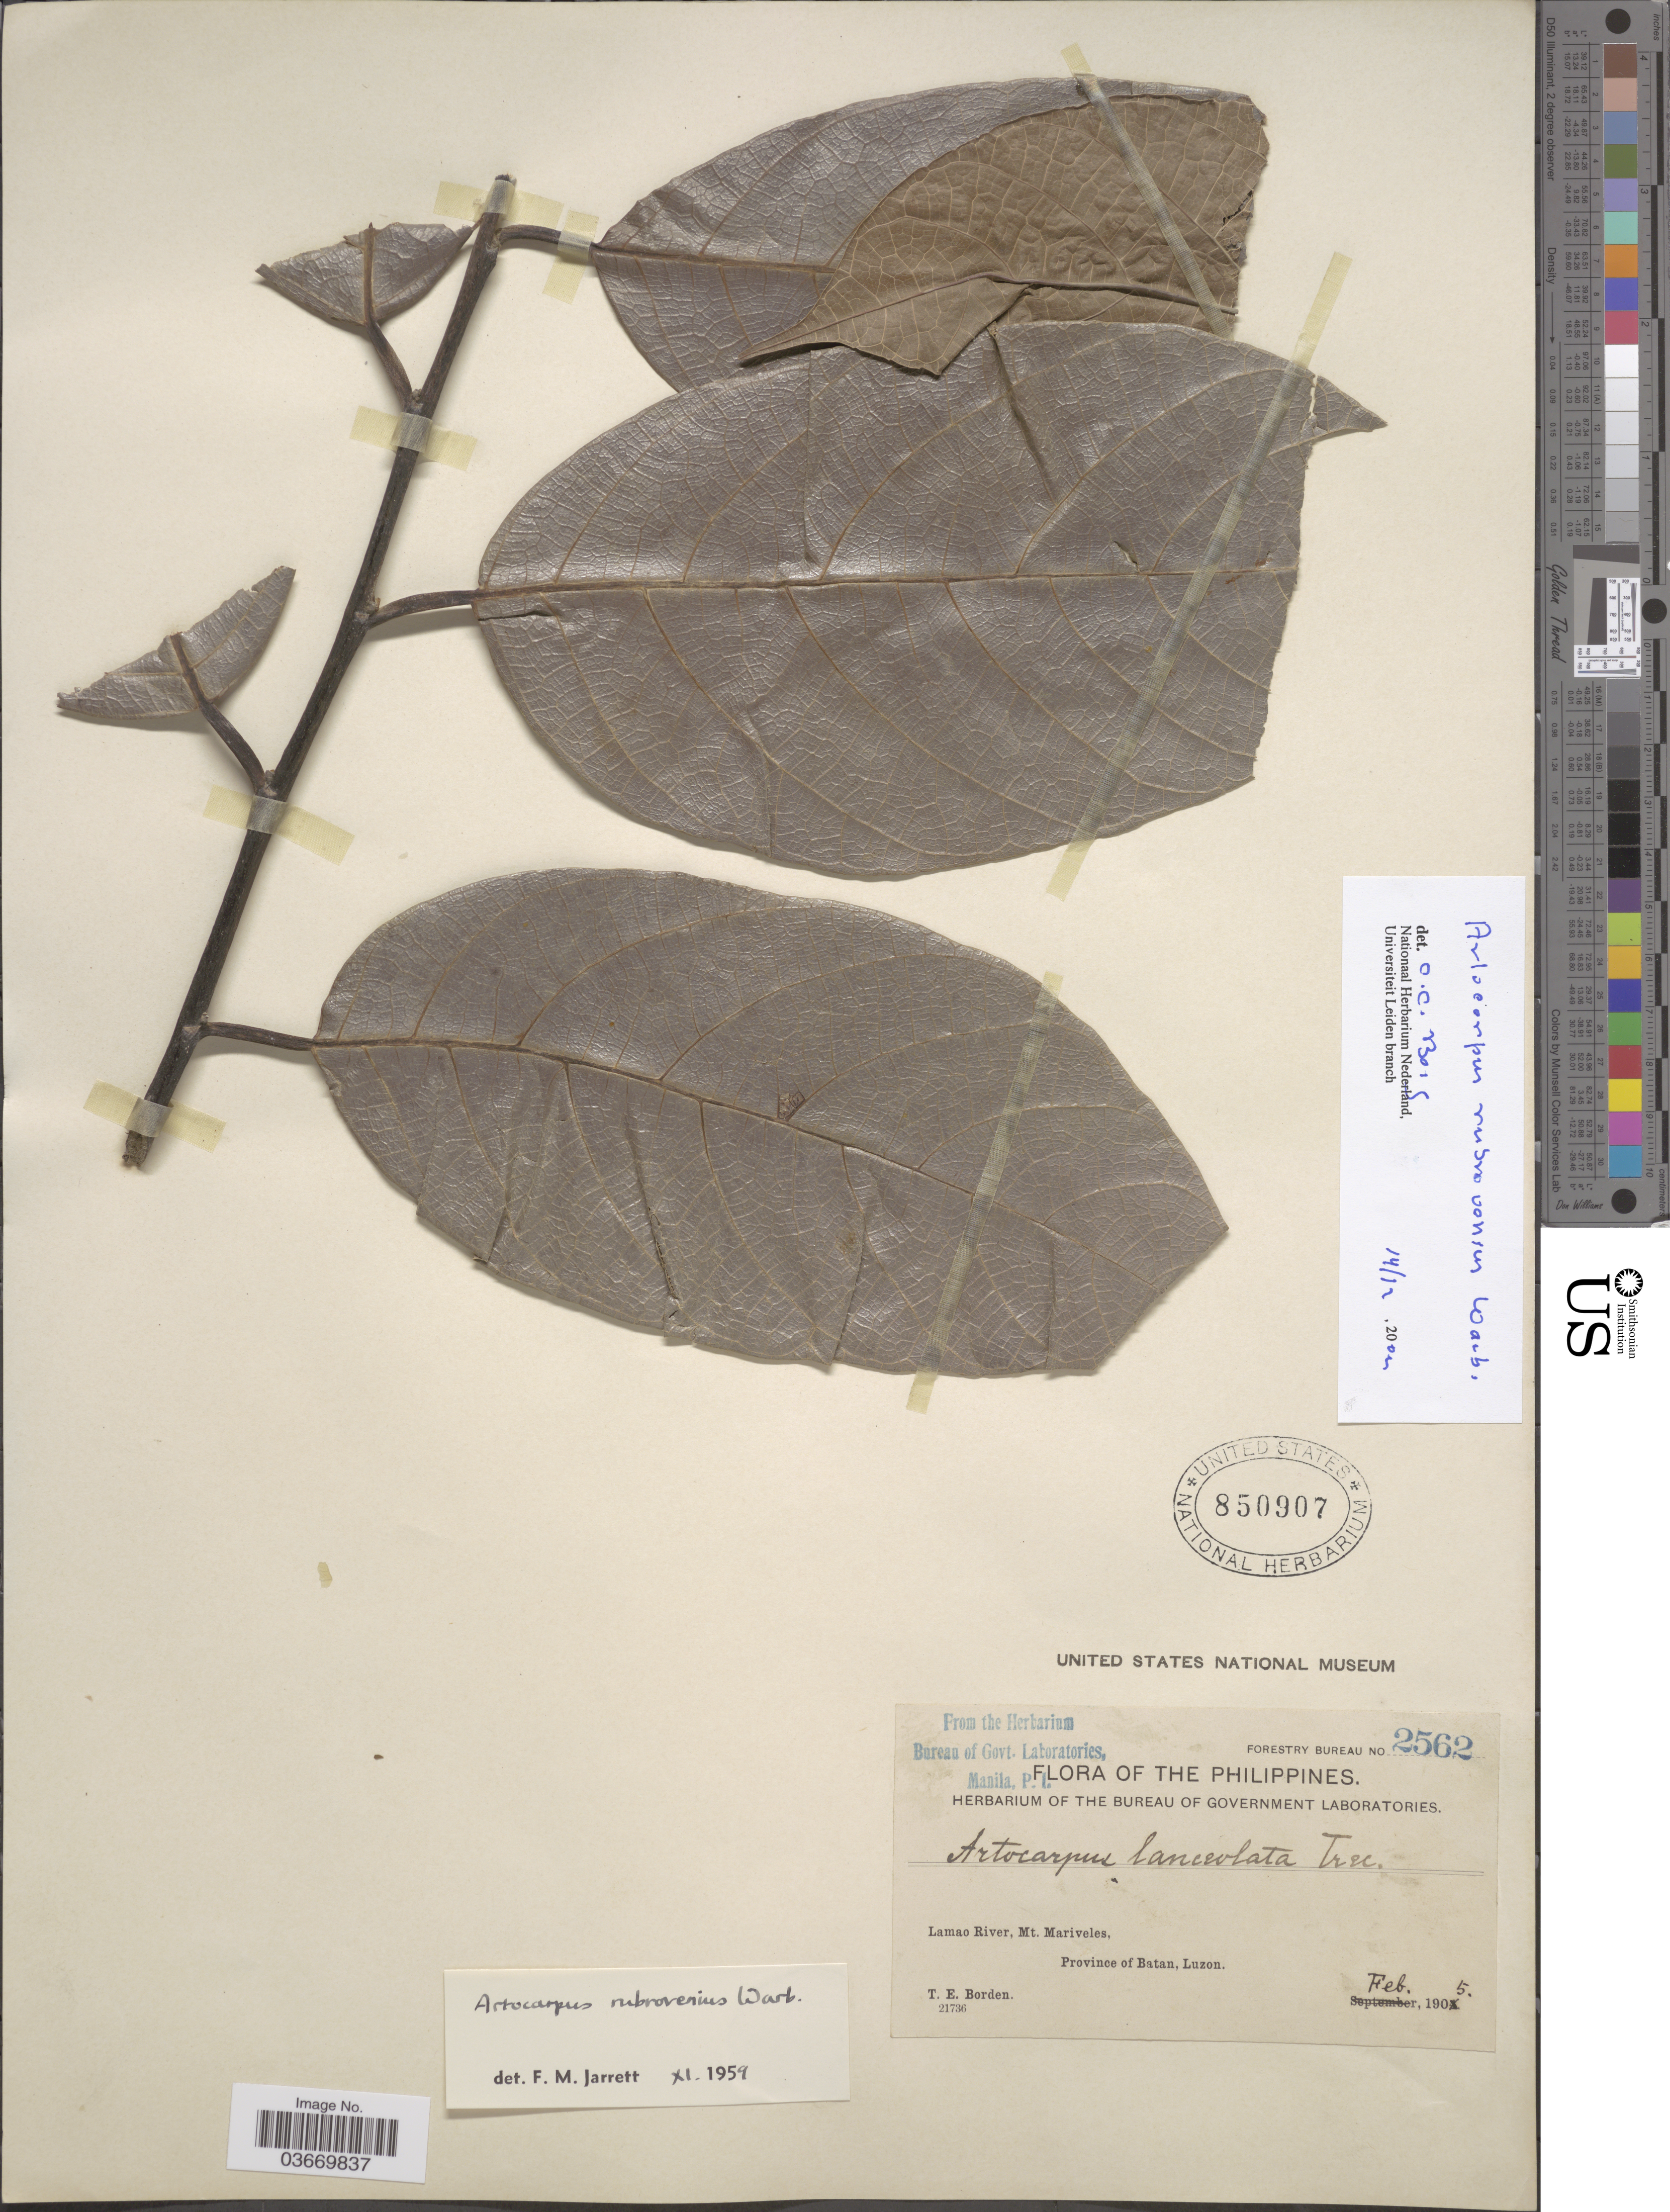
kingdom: Plantae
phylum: Tracheophyta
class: Magnoliopsida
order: Rosales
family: Moraceae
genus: Artocarpus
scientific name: Artocarpus rubrovenius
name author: Warb.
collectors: T. E. Borden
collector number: Forestry Bureau 2562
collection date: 1905-02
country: Philippines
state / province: Cagayan Valley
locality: Lamao River, Mt. Mariveles, Province of Batan, Luzon.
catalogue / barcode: US 850907